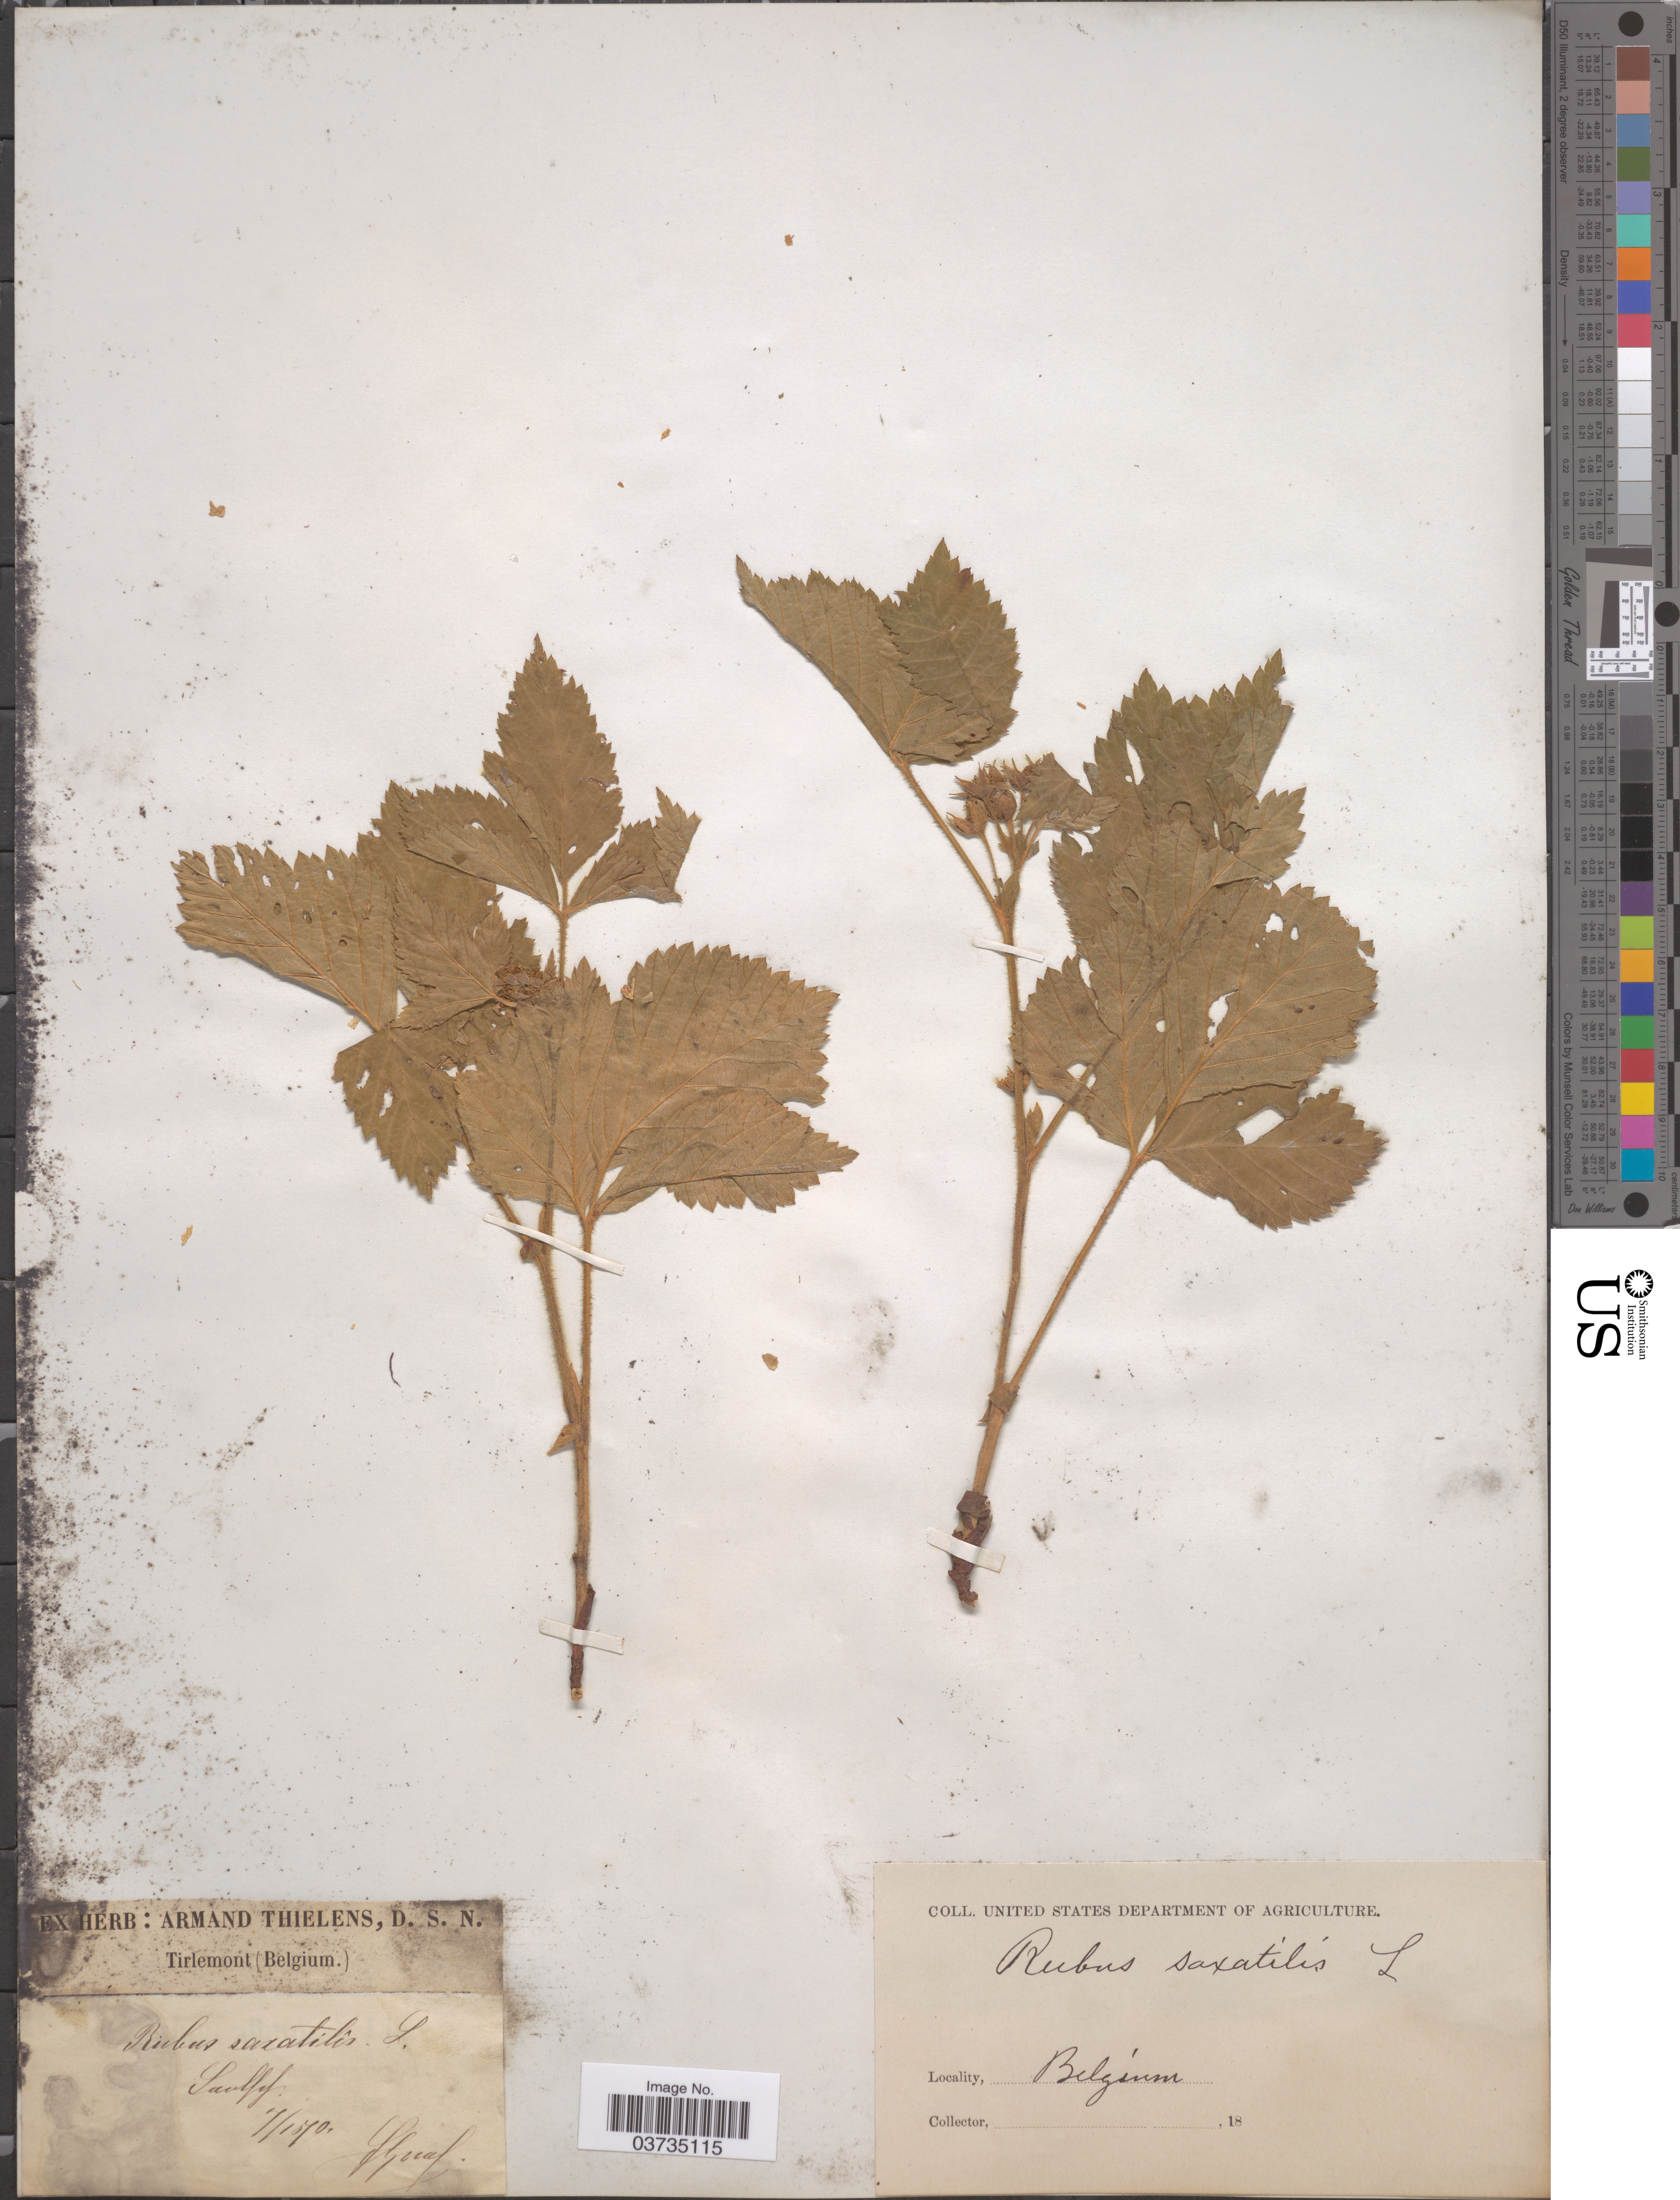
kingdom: Plantae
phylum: Tracheophyta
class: Magnoliopsida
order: Rosales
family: Rosaceae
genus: Rubus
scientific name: Rubus saxatilis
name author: L.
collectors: S. Gnaf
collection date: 1870-07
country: Belgium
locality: Saullif. [interpreted] [unsure placement]